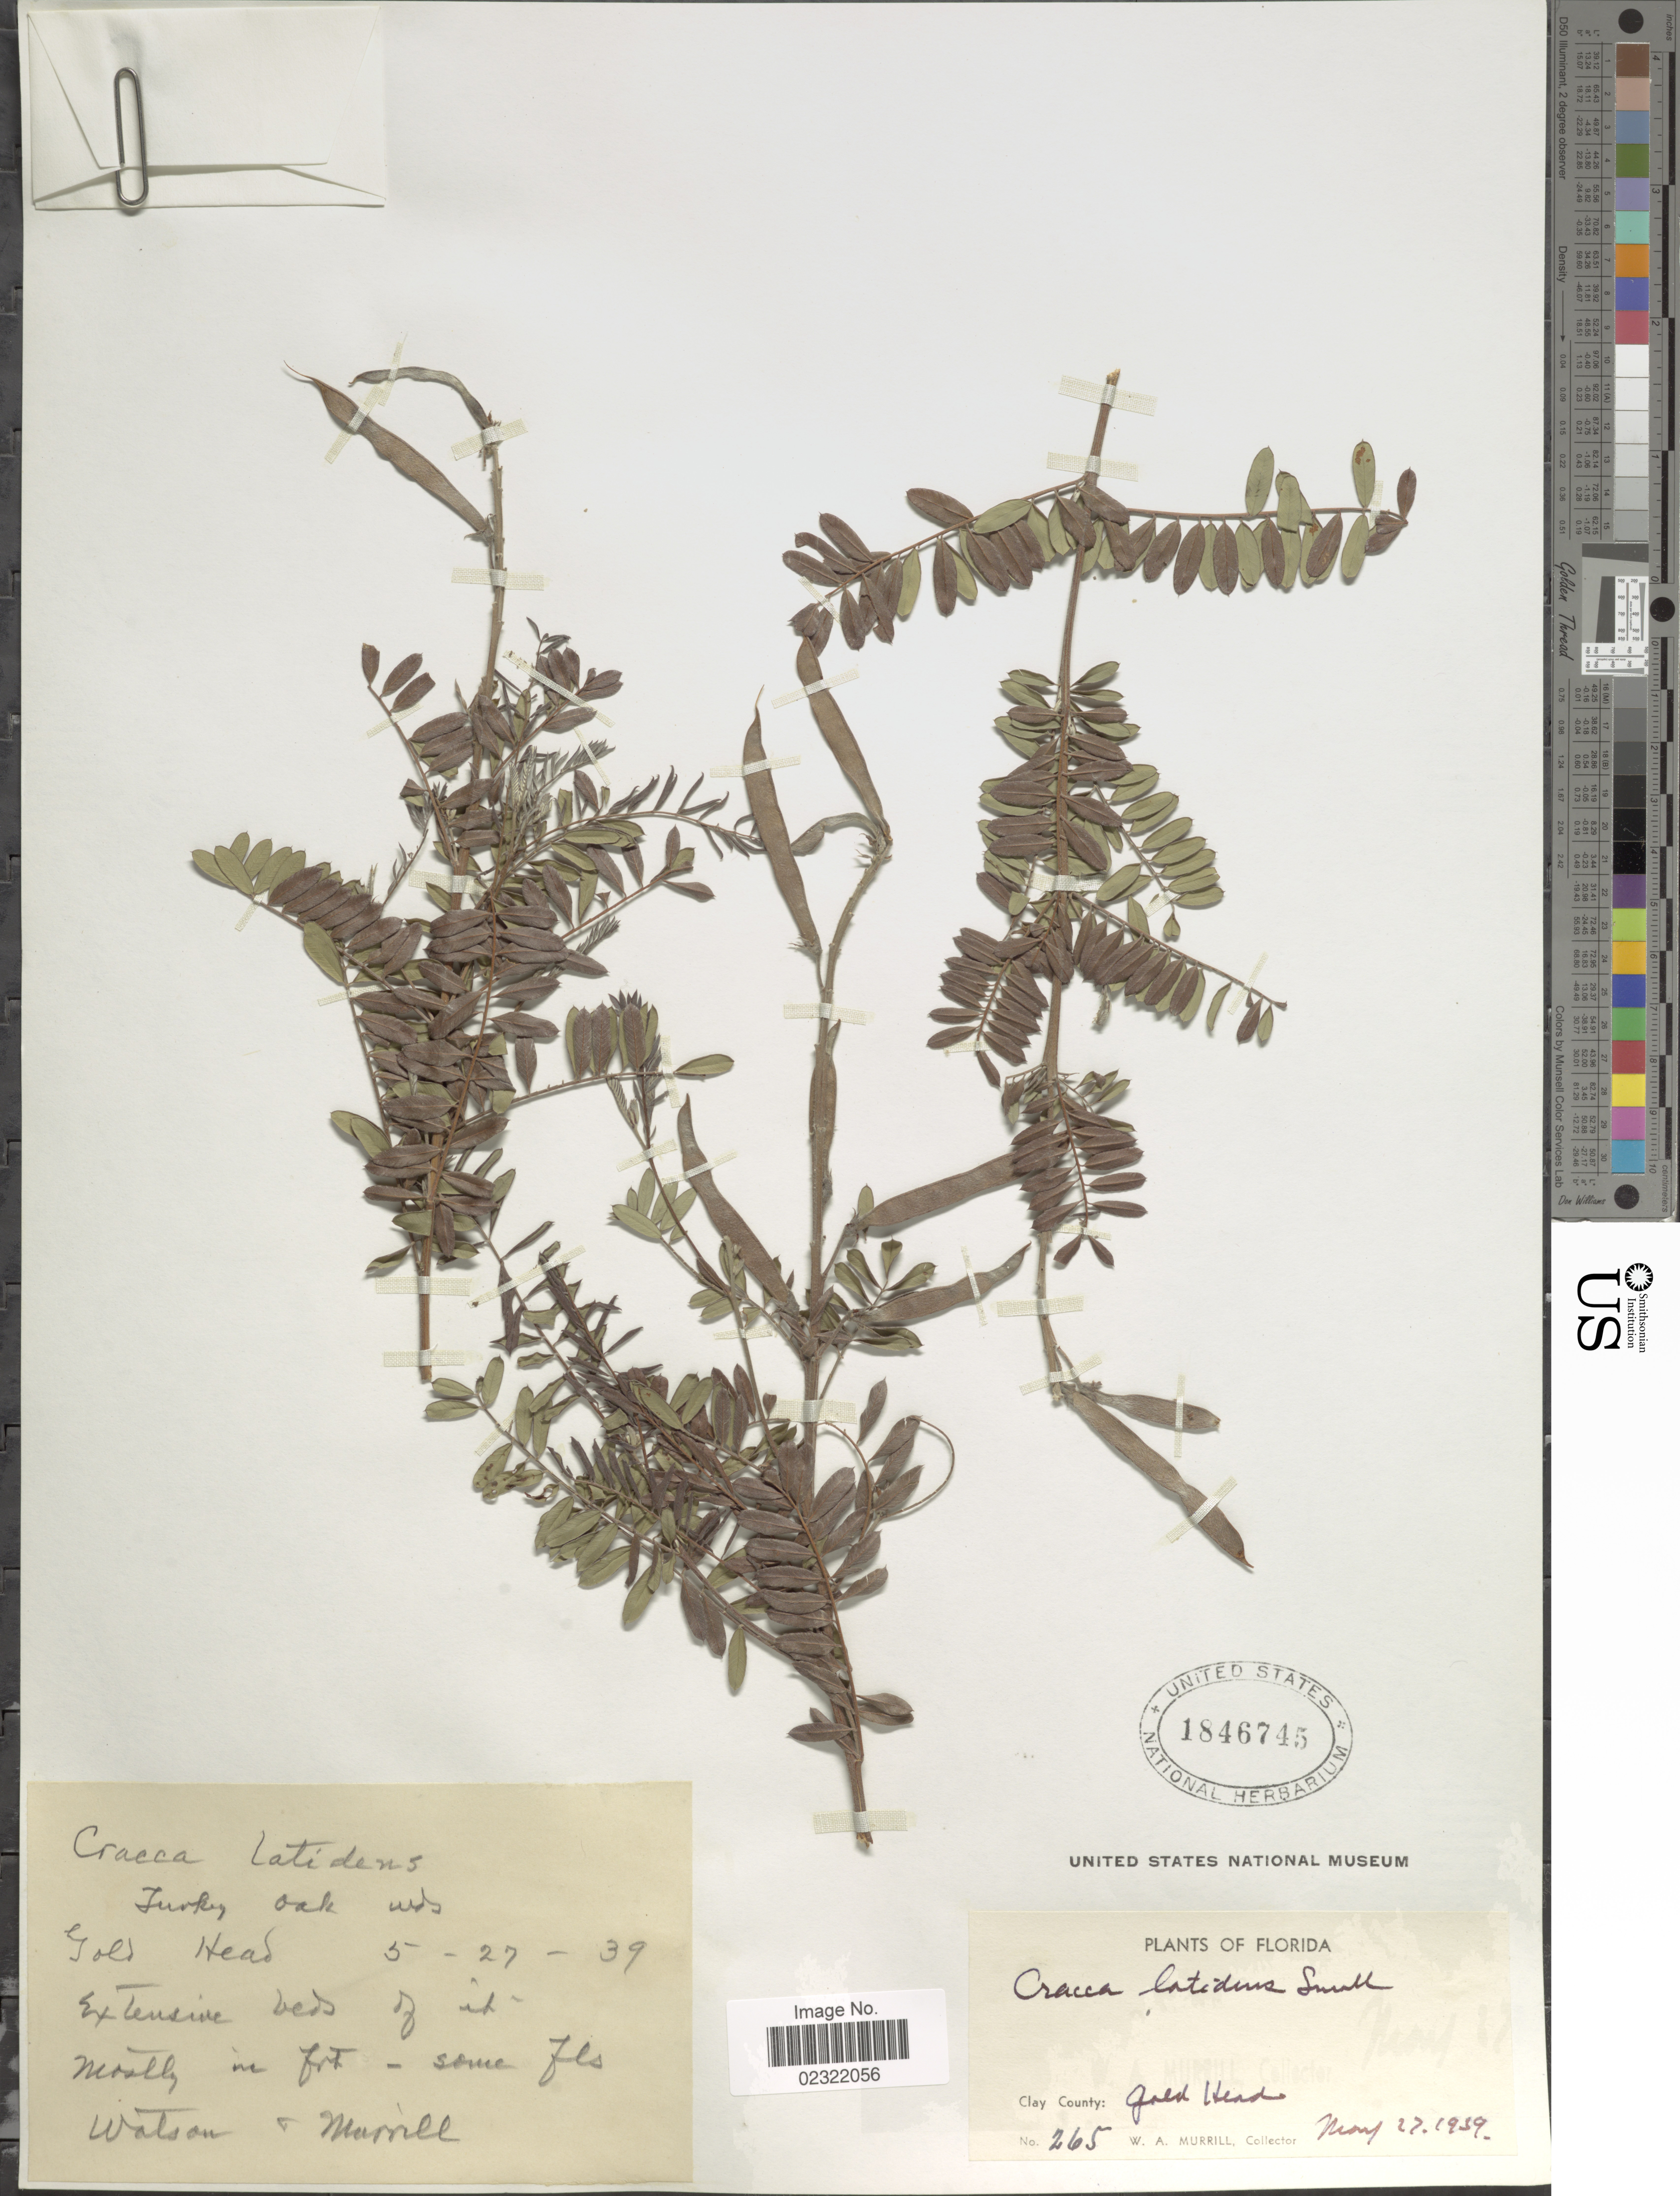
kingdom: Plantae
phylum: Tracheophyta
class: Magnoliopsida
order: Fabales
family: Fabaceae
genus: Tephrosia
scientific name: Tephrosia virginiana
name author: (L.) Pers.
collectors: W. A. Murrill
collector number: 265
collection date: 1939-05-27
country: United States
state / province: Florida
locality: Clay County: Gold Hend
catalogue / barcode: US 1846745